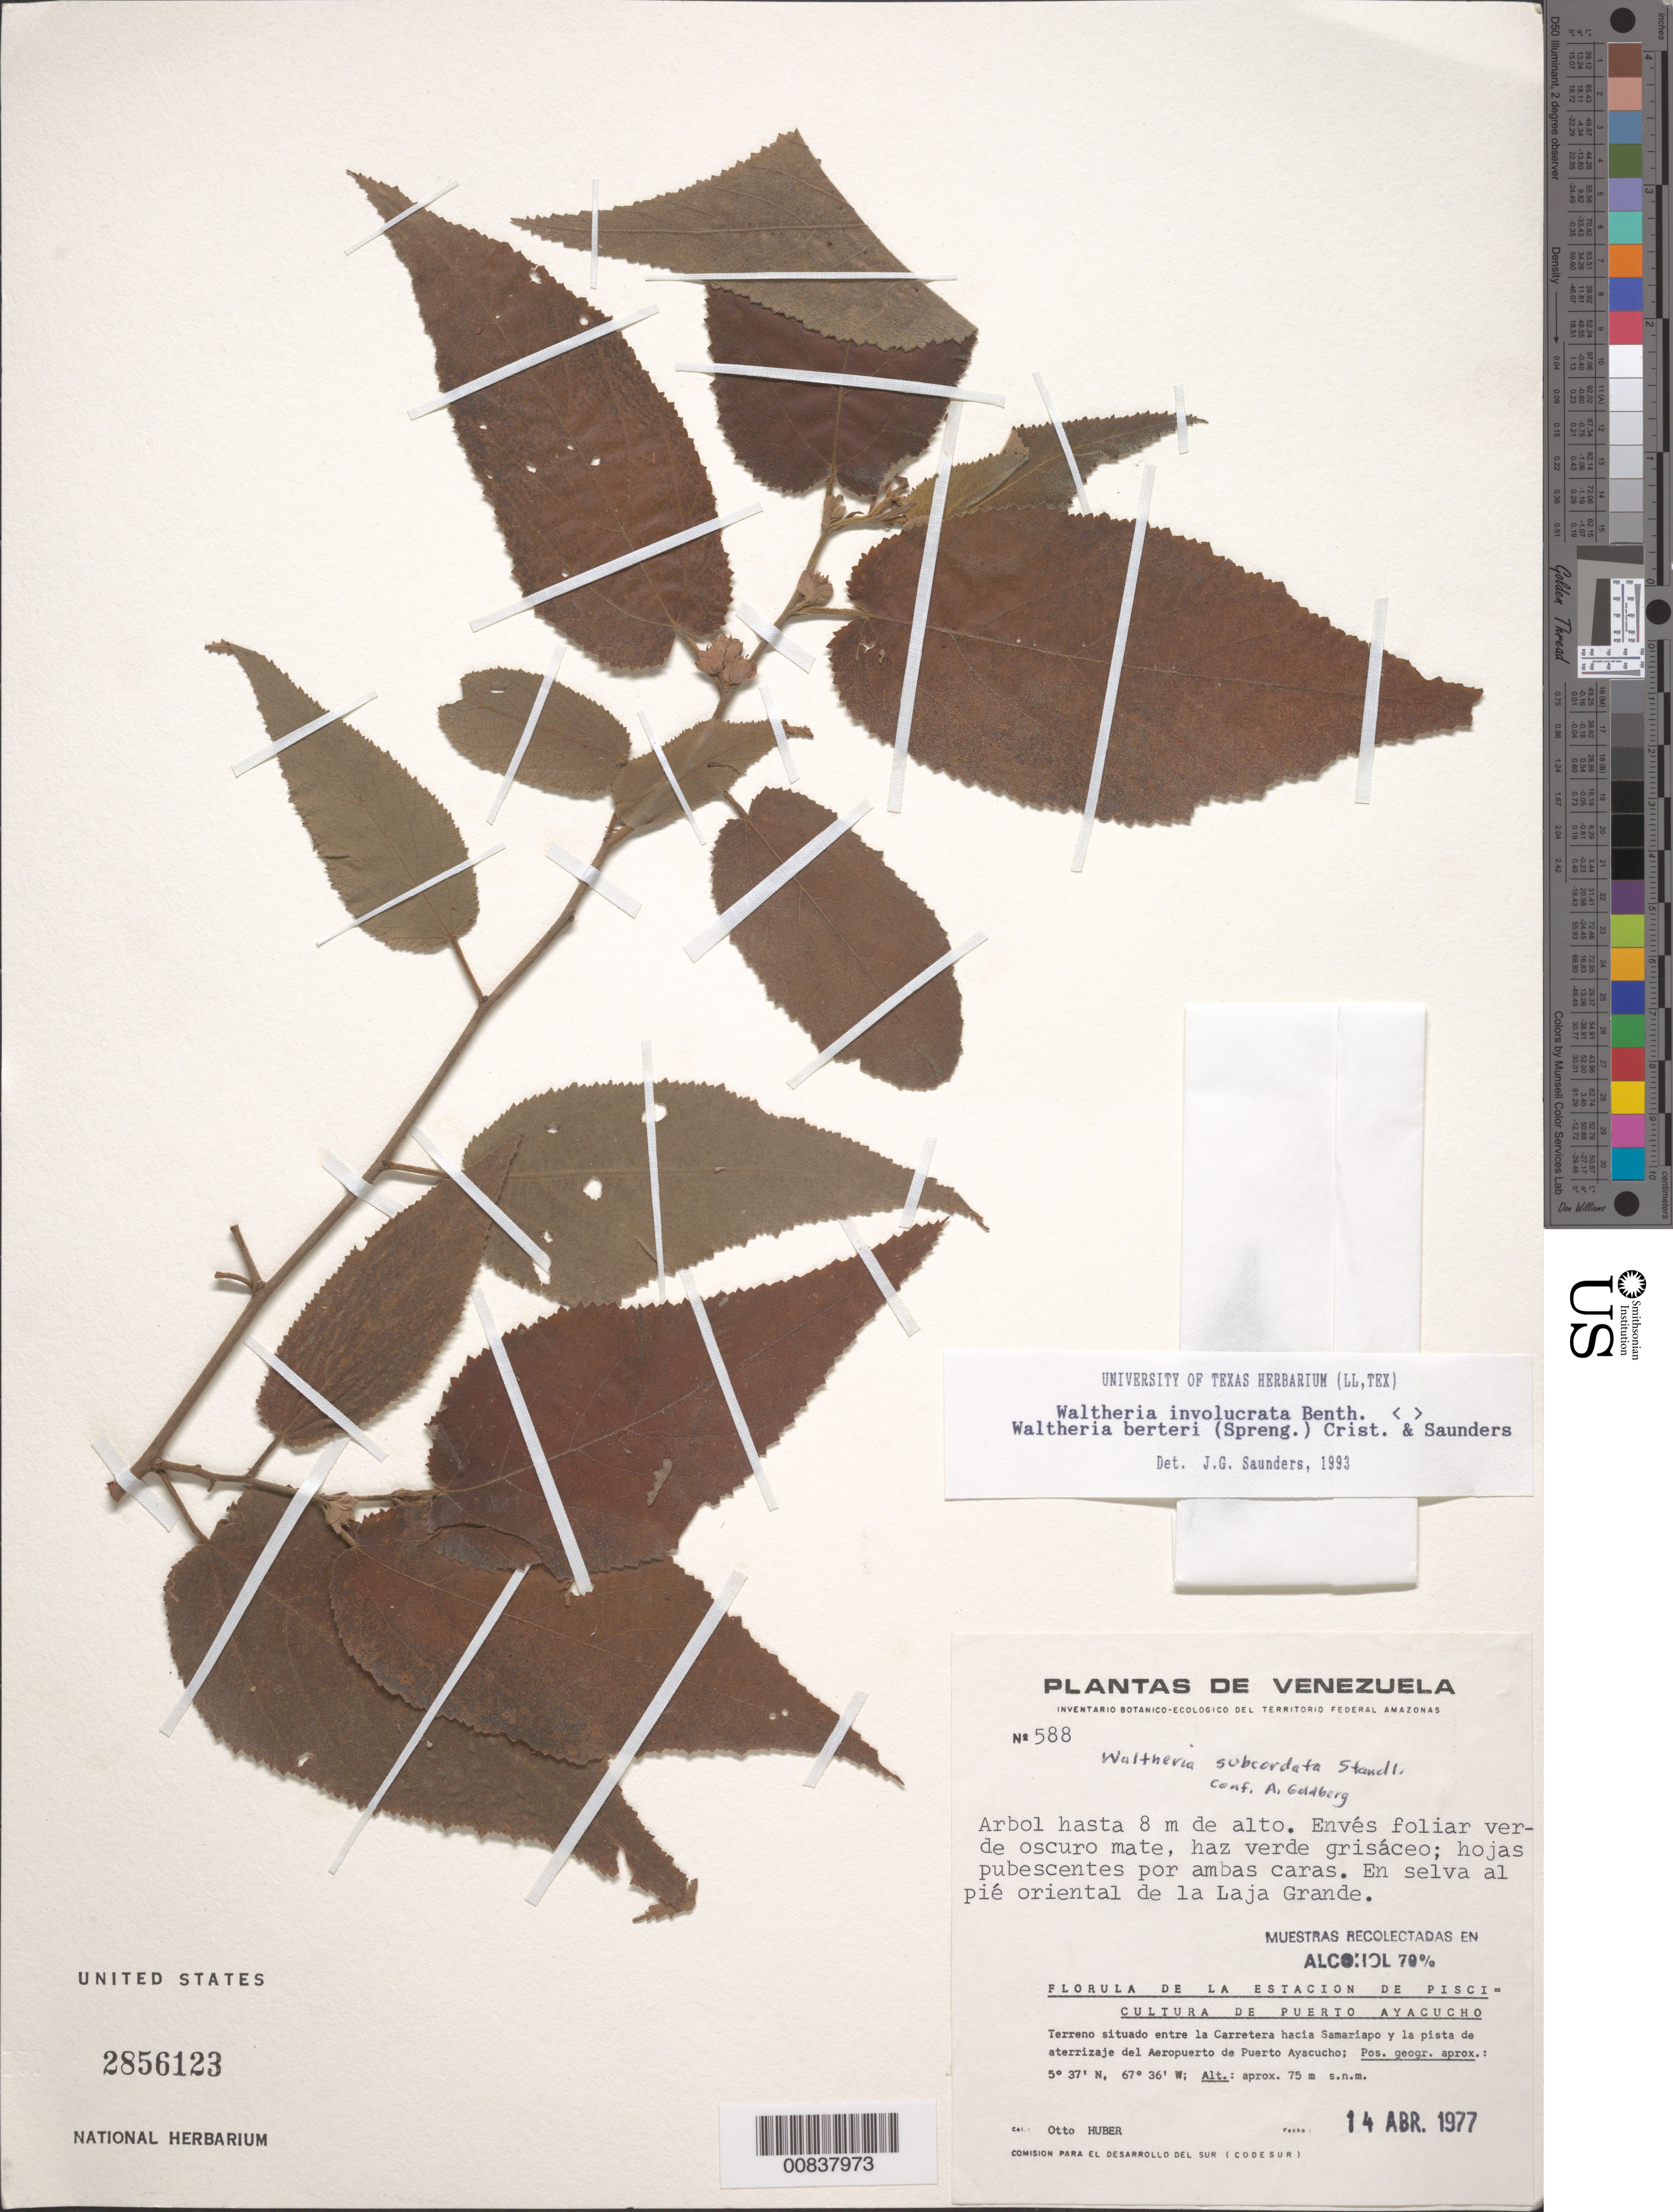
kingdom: Plantae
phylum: Tracheophyta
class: Magnoliopsida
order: Malvales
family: Malvaceae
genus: Waltheria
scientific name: Waltheria involucrata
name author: Benth.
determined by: Saunders, J. G.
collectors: O. Huber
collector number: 588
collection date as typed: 14-Apr-77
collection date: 1977-04-14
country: Venezuela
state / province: Amazonas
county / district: Atures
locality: Puerto Ayacucho, carretera hacia Samariapo y la pista de aterrizaje del Aeropuerto de Puerto Ayacucho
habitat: Selva al pié oriental de la Laja Grande.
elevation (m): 75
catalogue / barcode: US 2856123